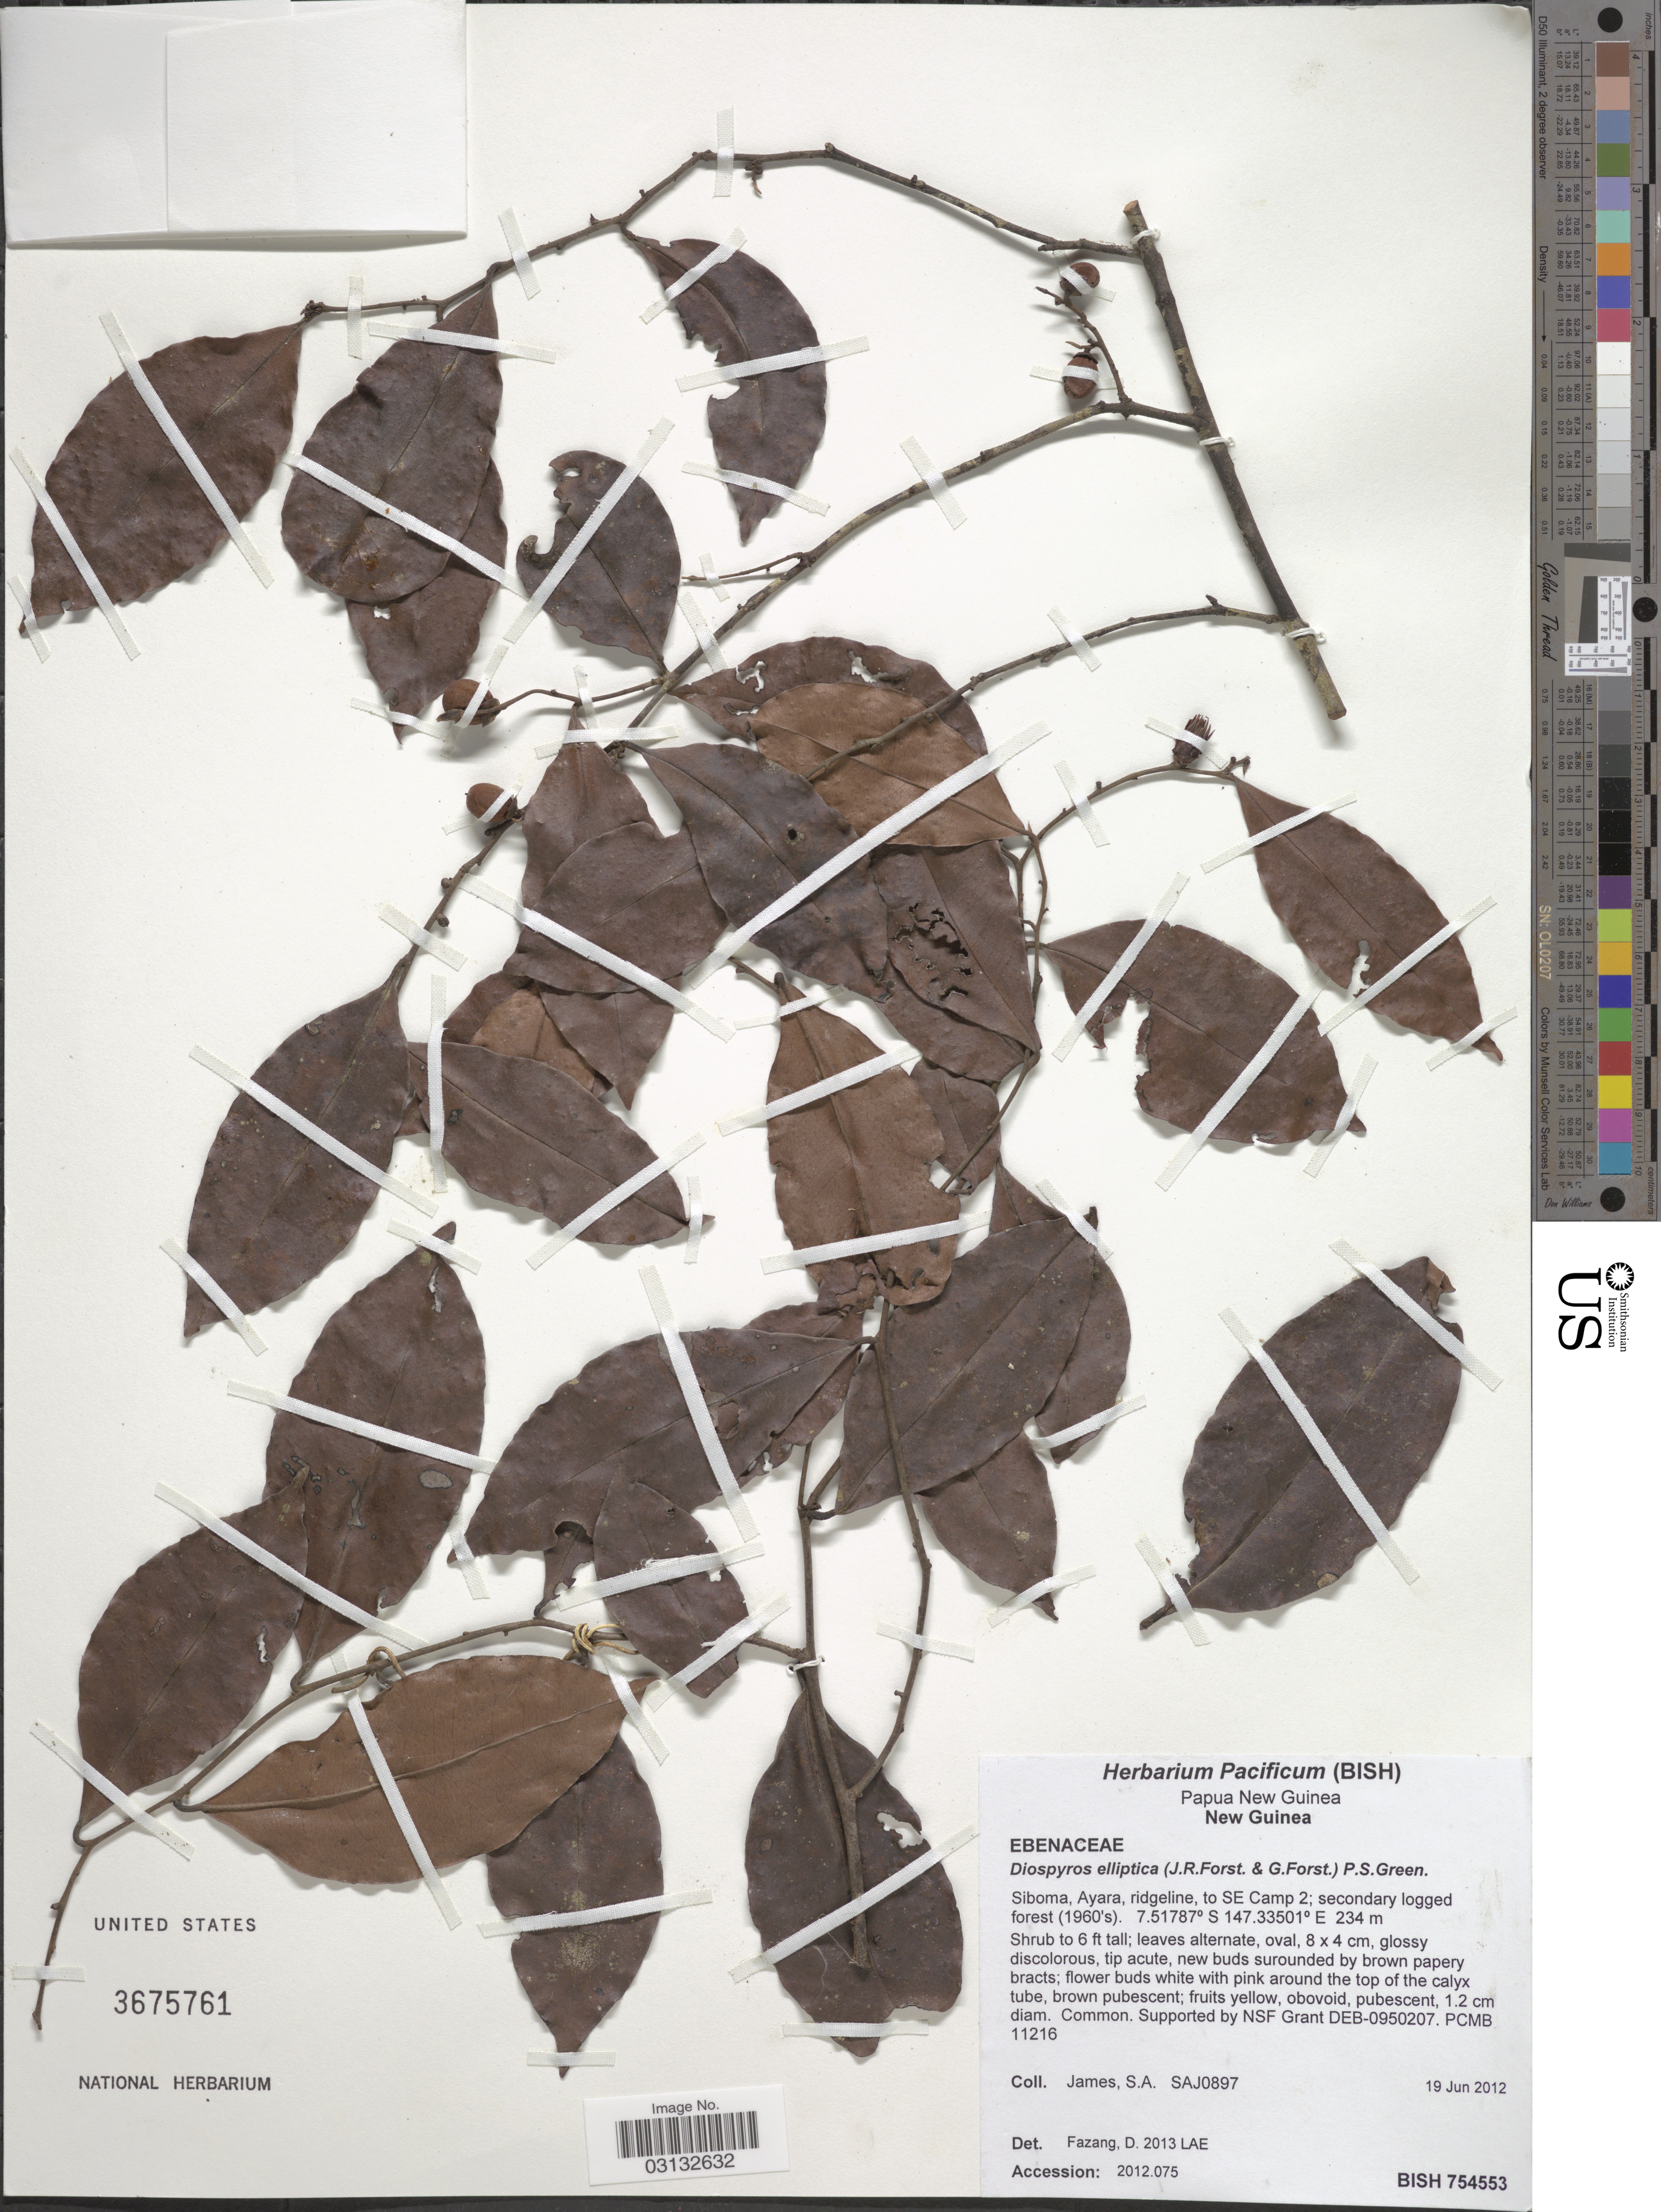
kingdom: Plantae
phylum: Tracheophyta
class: Magnoliopsida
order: Ericales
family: Ebenaceae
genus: Diospyros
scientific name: Diospyros elliptica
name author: P.S. Green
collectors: S. James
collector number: SAJ0897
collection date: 2012-06-19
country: Papua New Guinea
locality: New Guinea. Siboma, Ayara, ridgeline, to SE Camp 2.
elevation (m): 234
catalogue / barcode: US 3675761